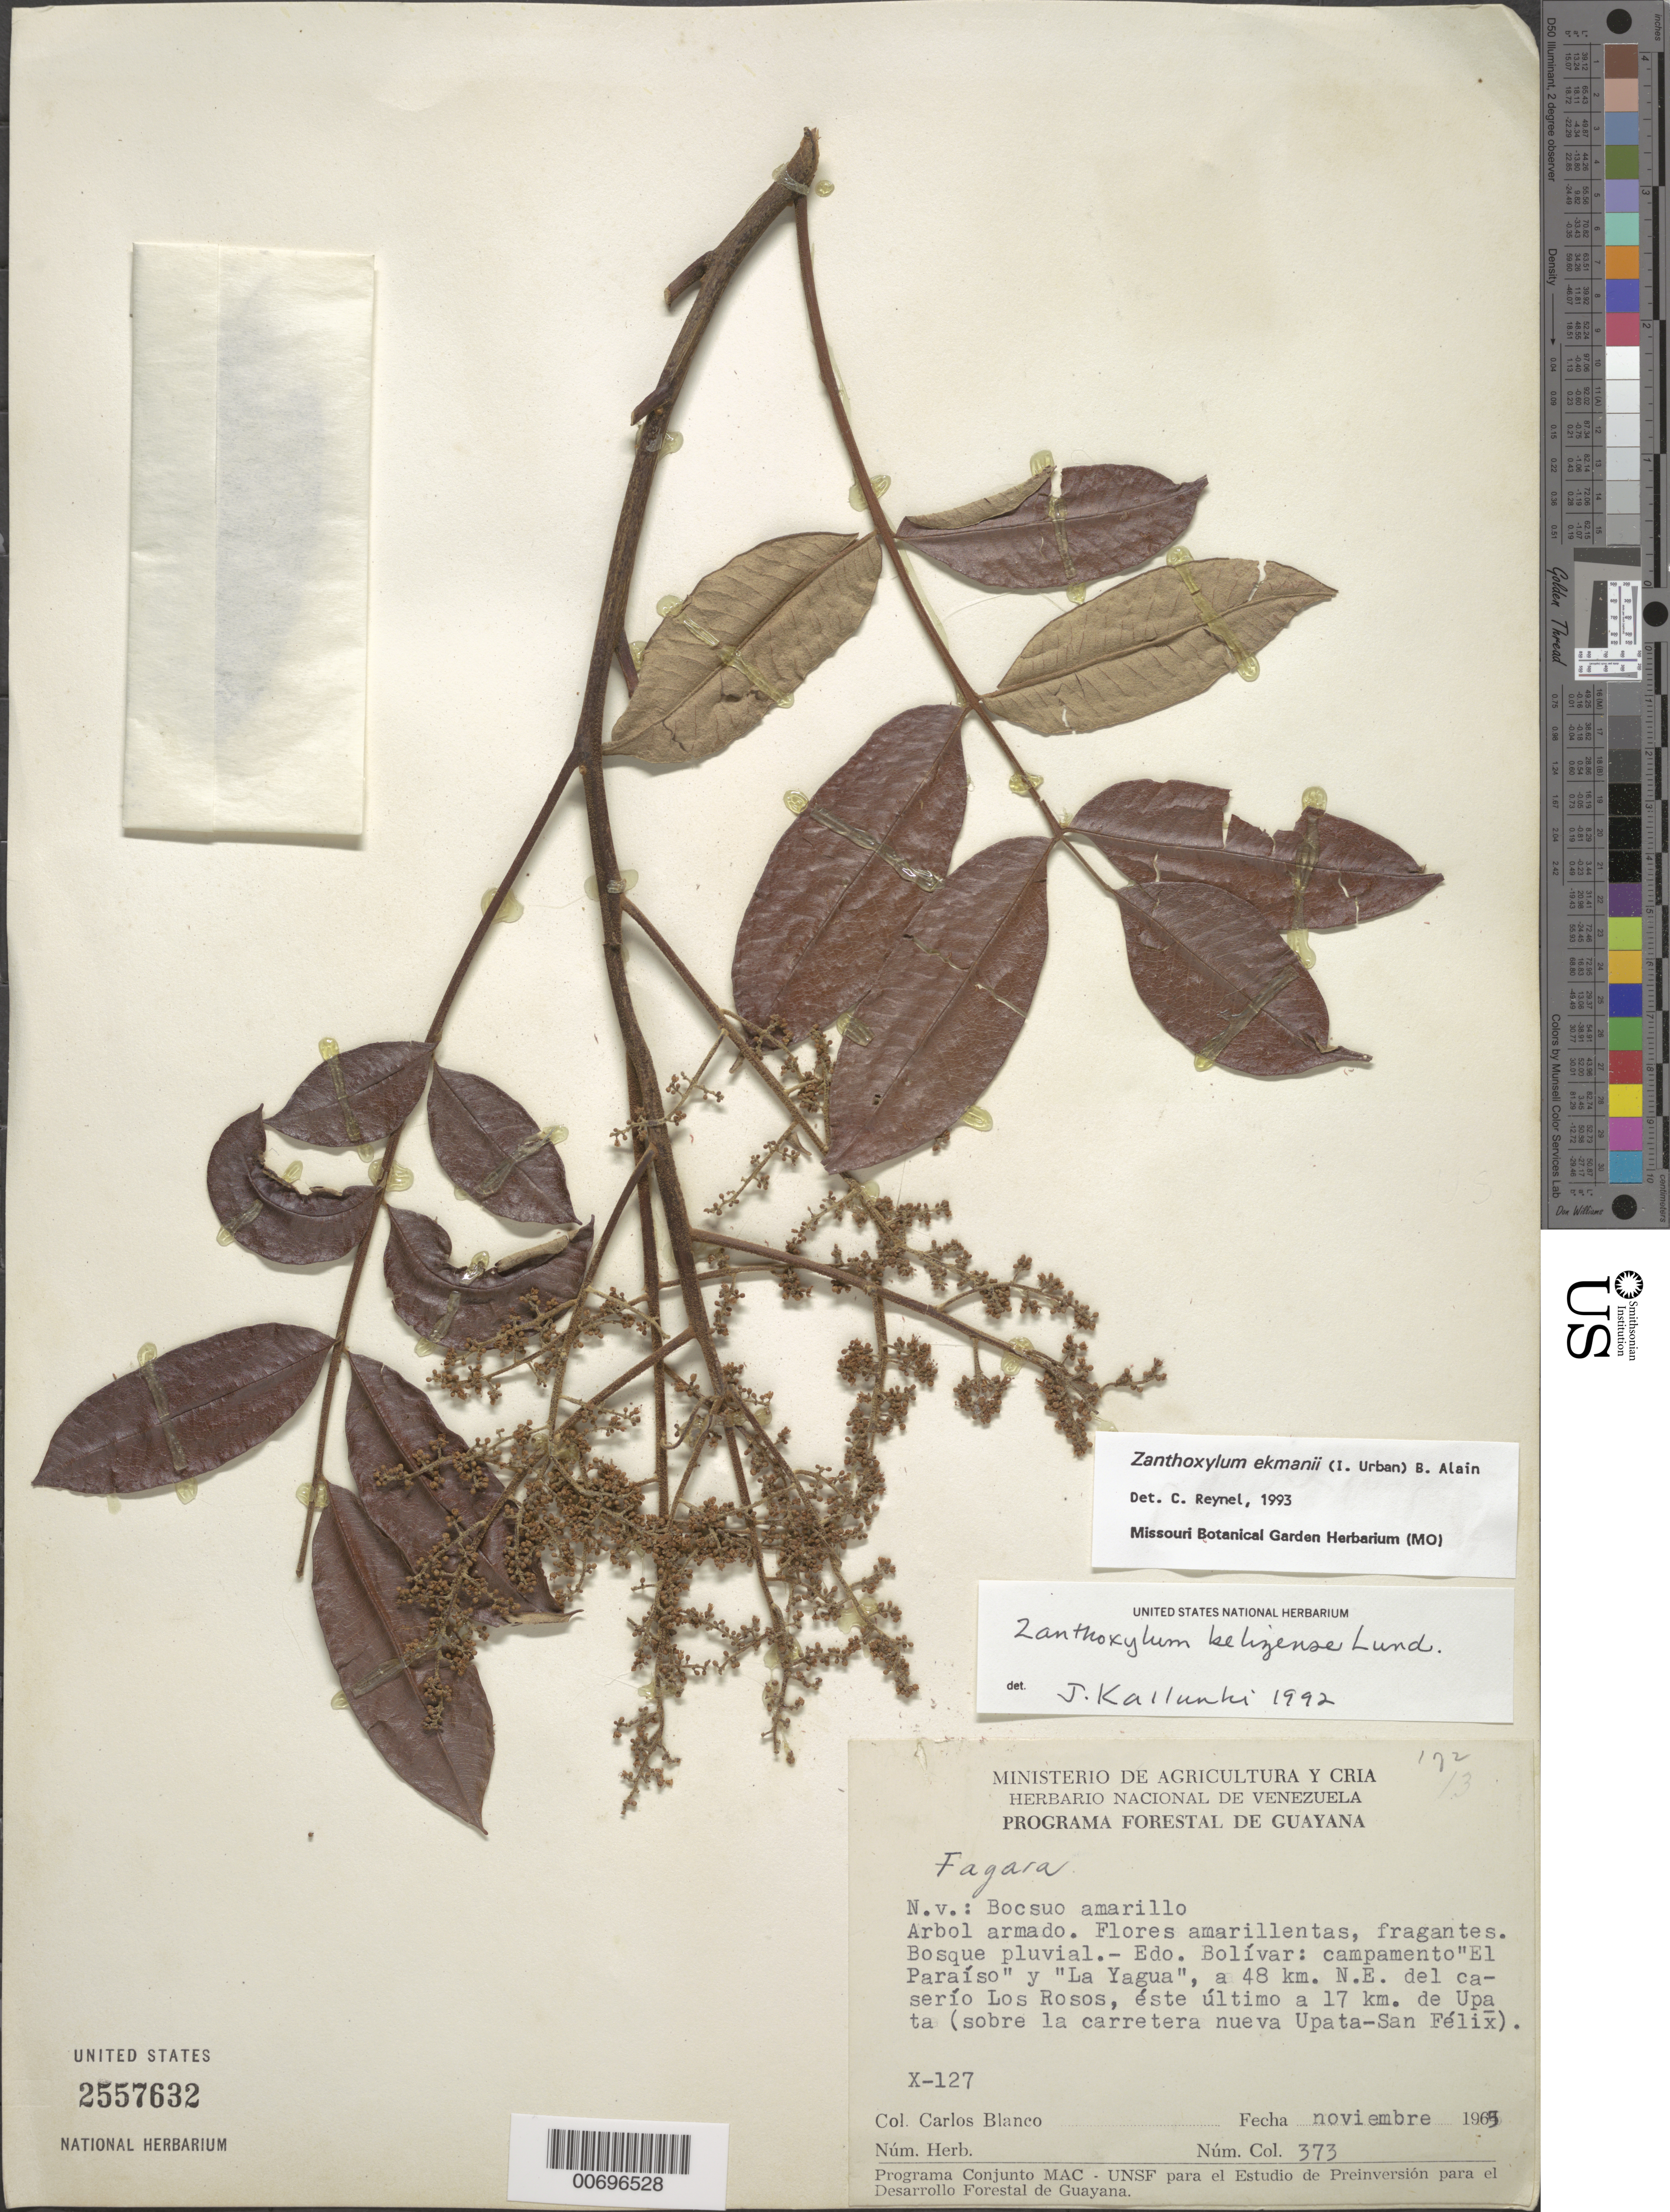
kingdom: Plantae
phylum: Tracheophyta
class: Magnoliopsida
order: Sapindales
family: Rutaceae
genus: Zanthoxylum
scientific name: Zanthoxylum ekmanii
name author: (Urb.) Alain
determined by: Reynel, Carlos A., (MO), Missouri Botanical Garden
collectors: C. A. Blanco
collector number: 373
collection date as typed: Nov-65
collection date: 1965-11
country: Venezuela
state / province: Bolívar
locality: Campamentos "El Paraiso" y "La Yagua", a 48 km NE del caserío Los Rosos, este ultimo a 17 km de Upata (sobre la carretera nueva Upata-San Felix).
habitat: Rainforest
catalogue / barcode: US 2557632